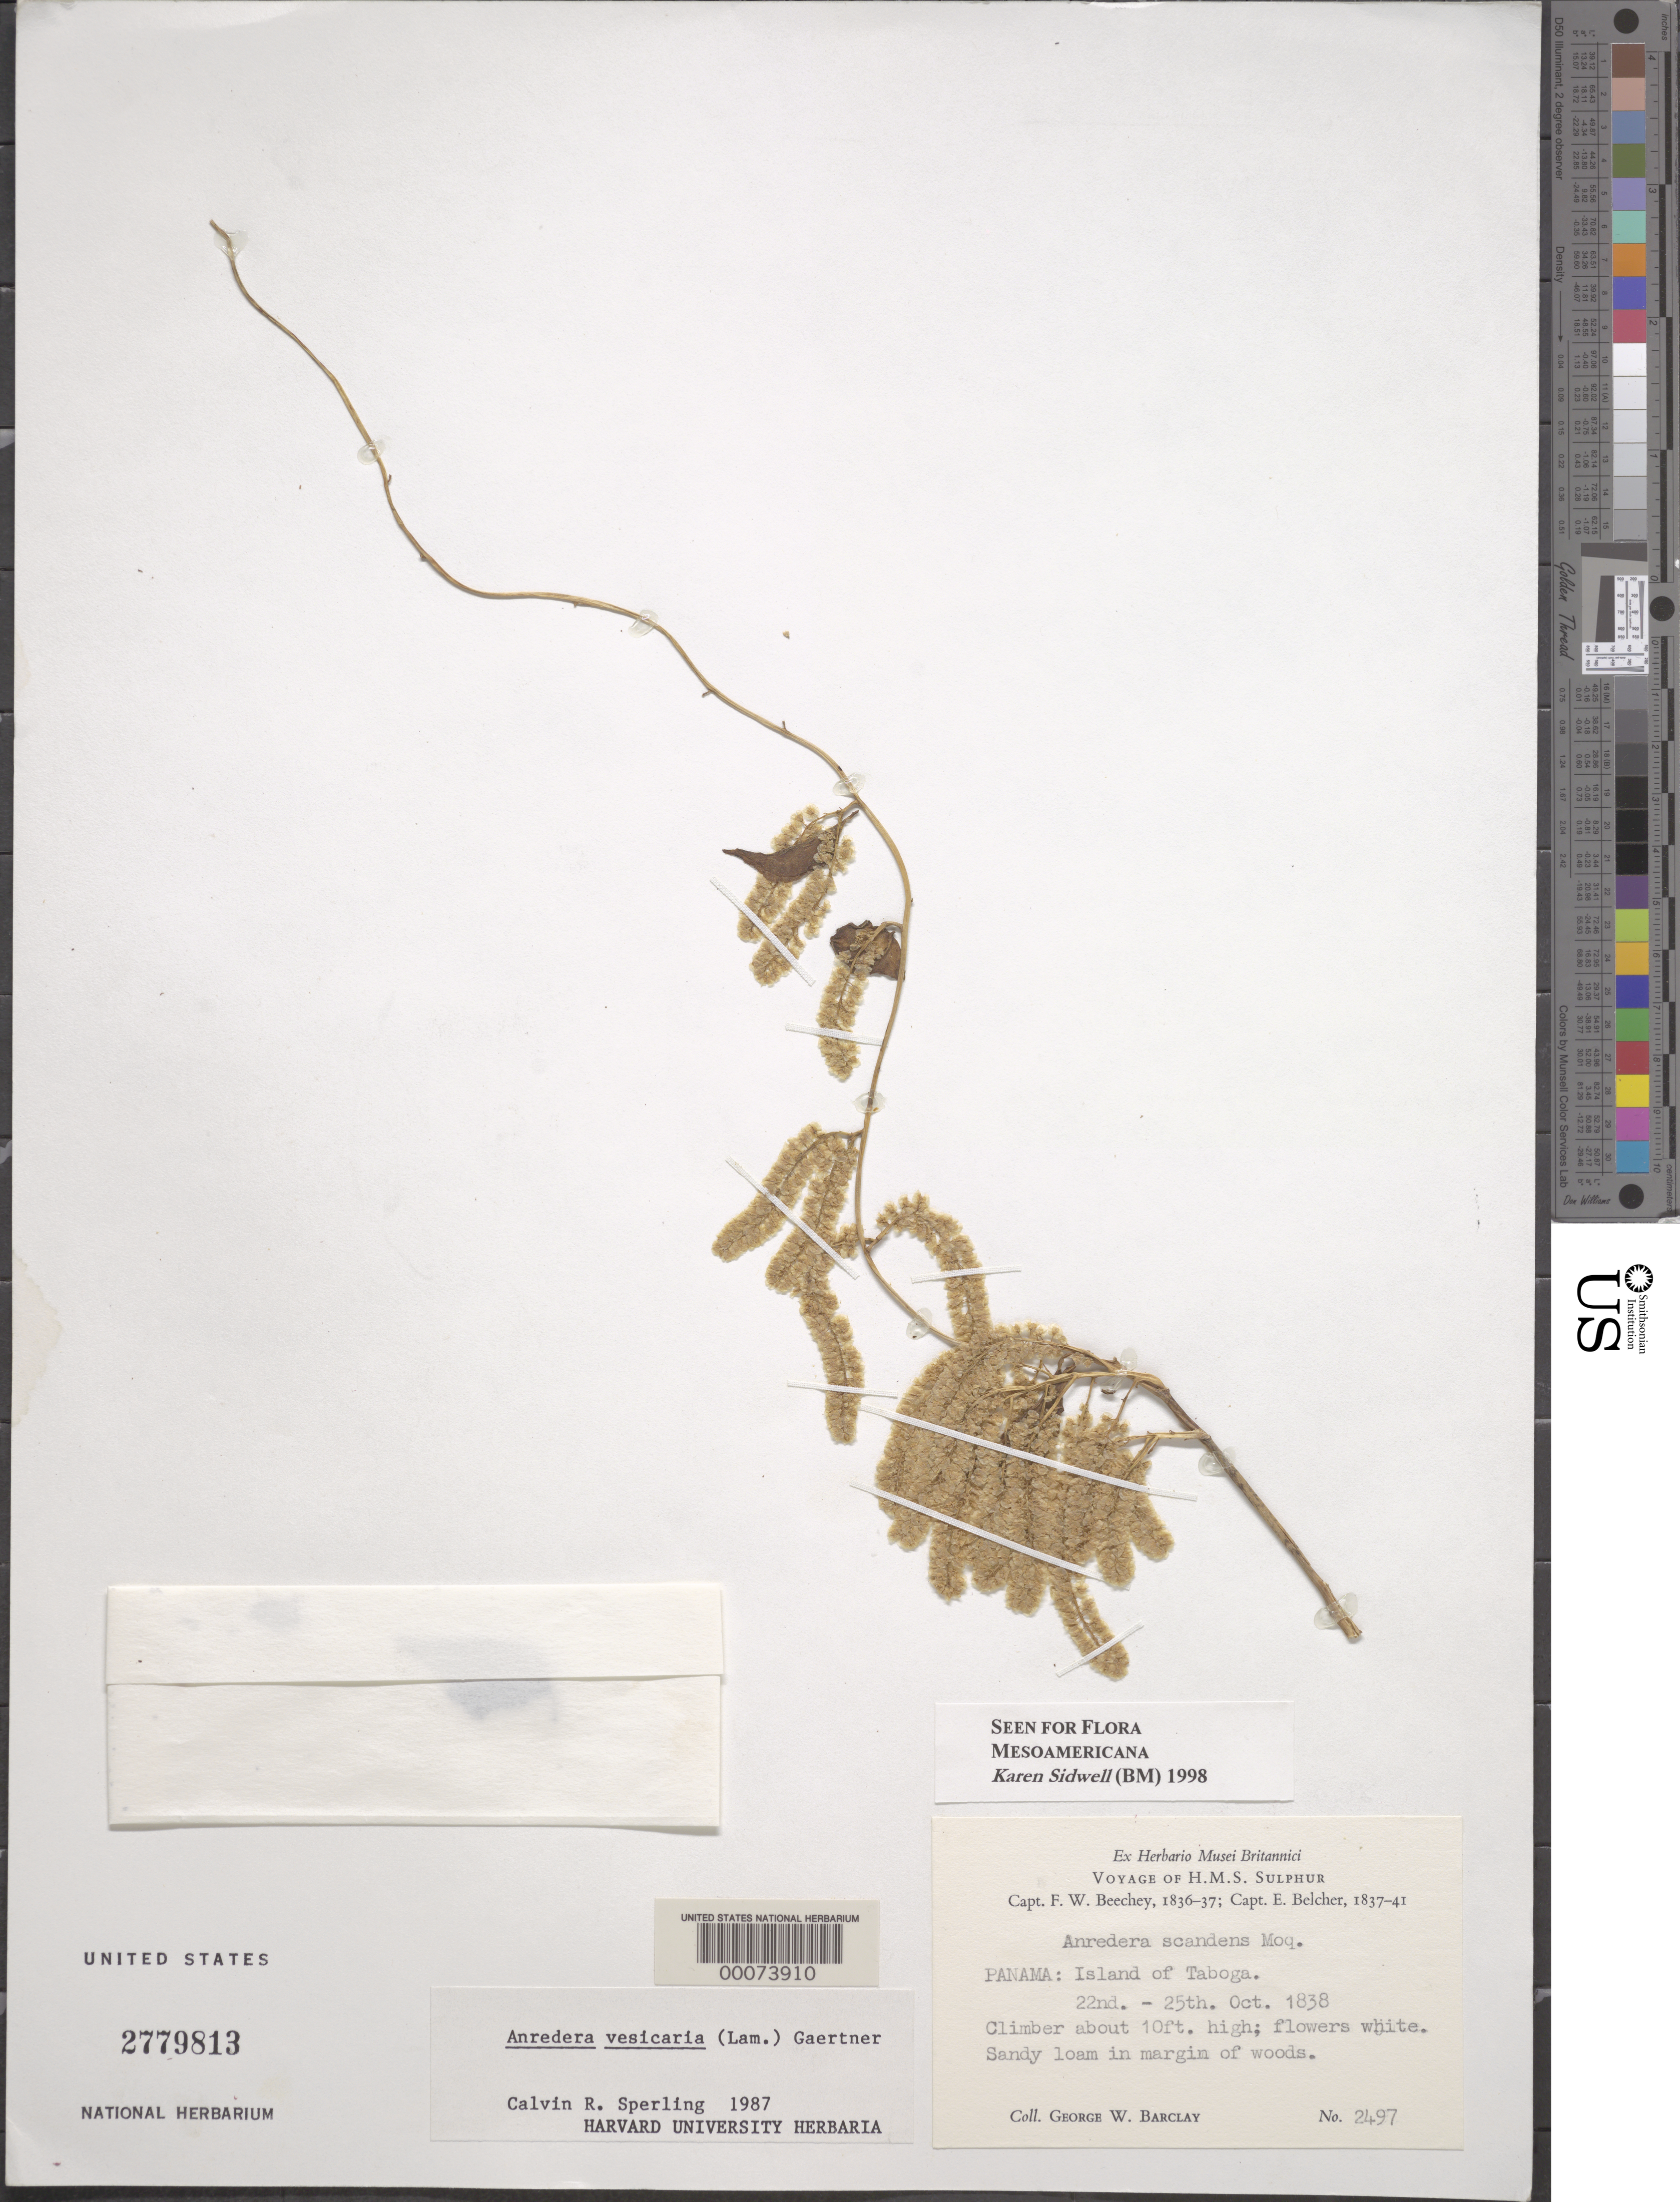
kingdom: Plantae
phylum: Tracheophyta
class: Magnoliopsida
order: Caryophyllales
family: Basellaceae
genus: Anredera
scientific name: Anredera vesicaria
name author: (Lam.) C.F. Gaertn.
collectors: G. W. Barclay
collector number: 2497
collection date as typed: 22 Oct 1838 to 25 Oct 1838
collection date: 1838-10-22/1838-10-25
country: Panama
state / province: Panamá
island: Taboga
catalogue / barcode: US 2779813